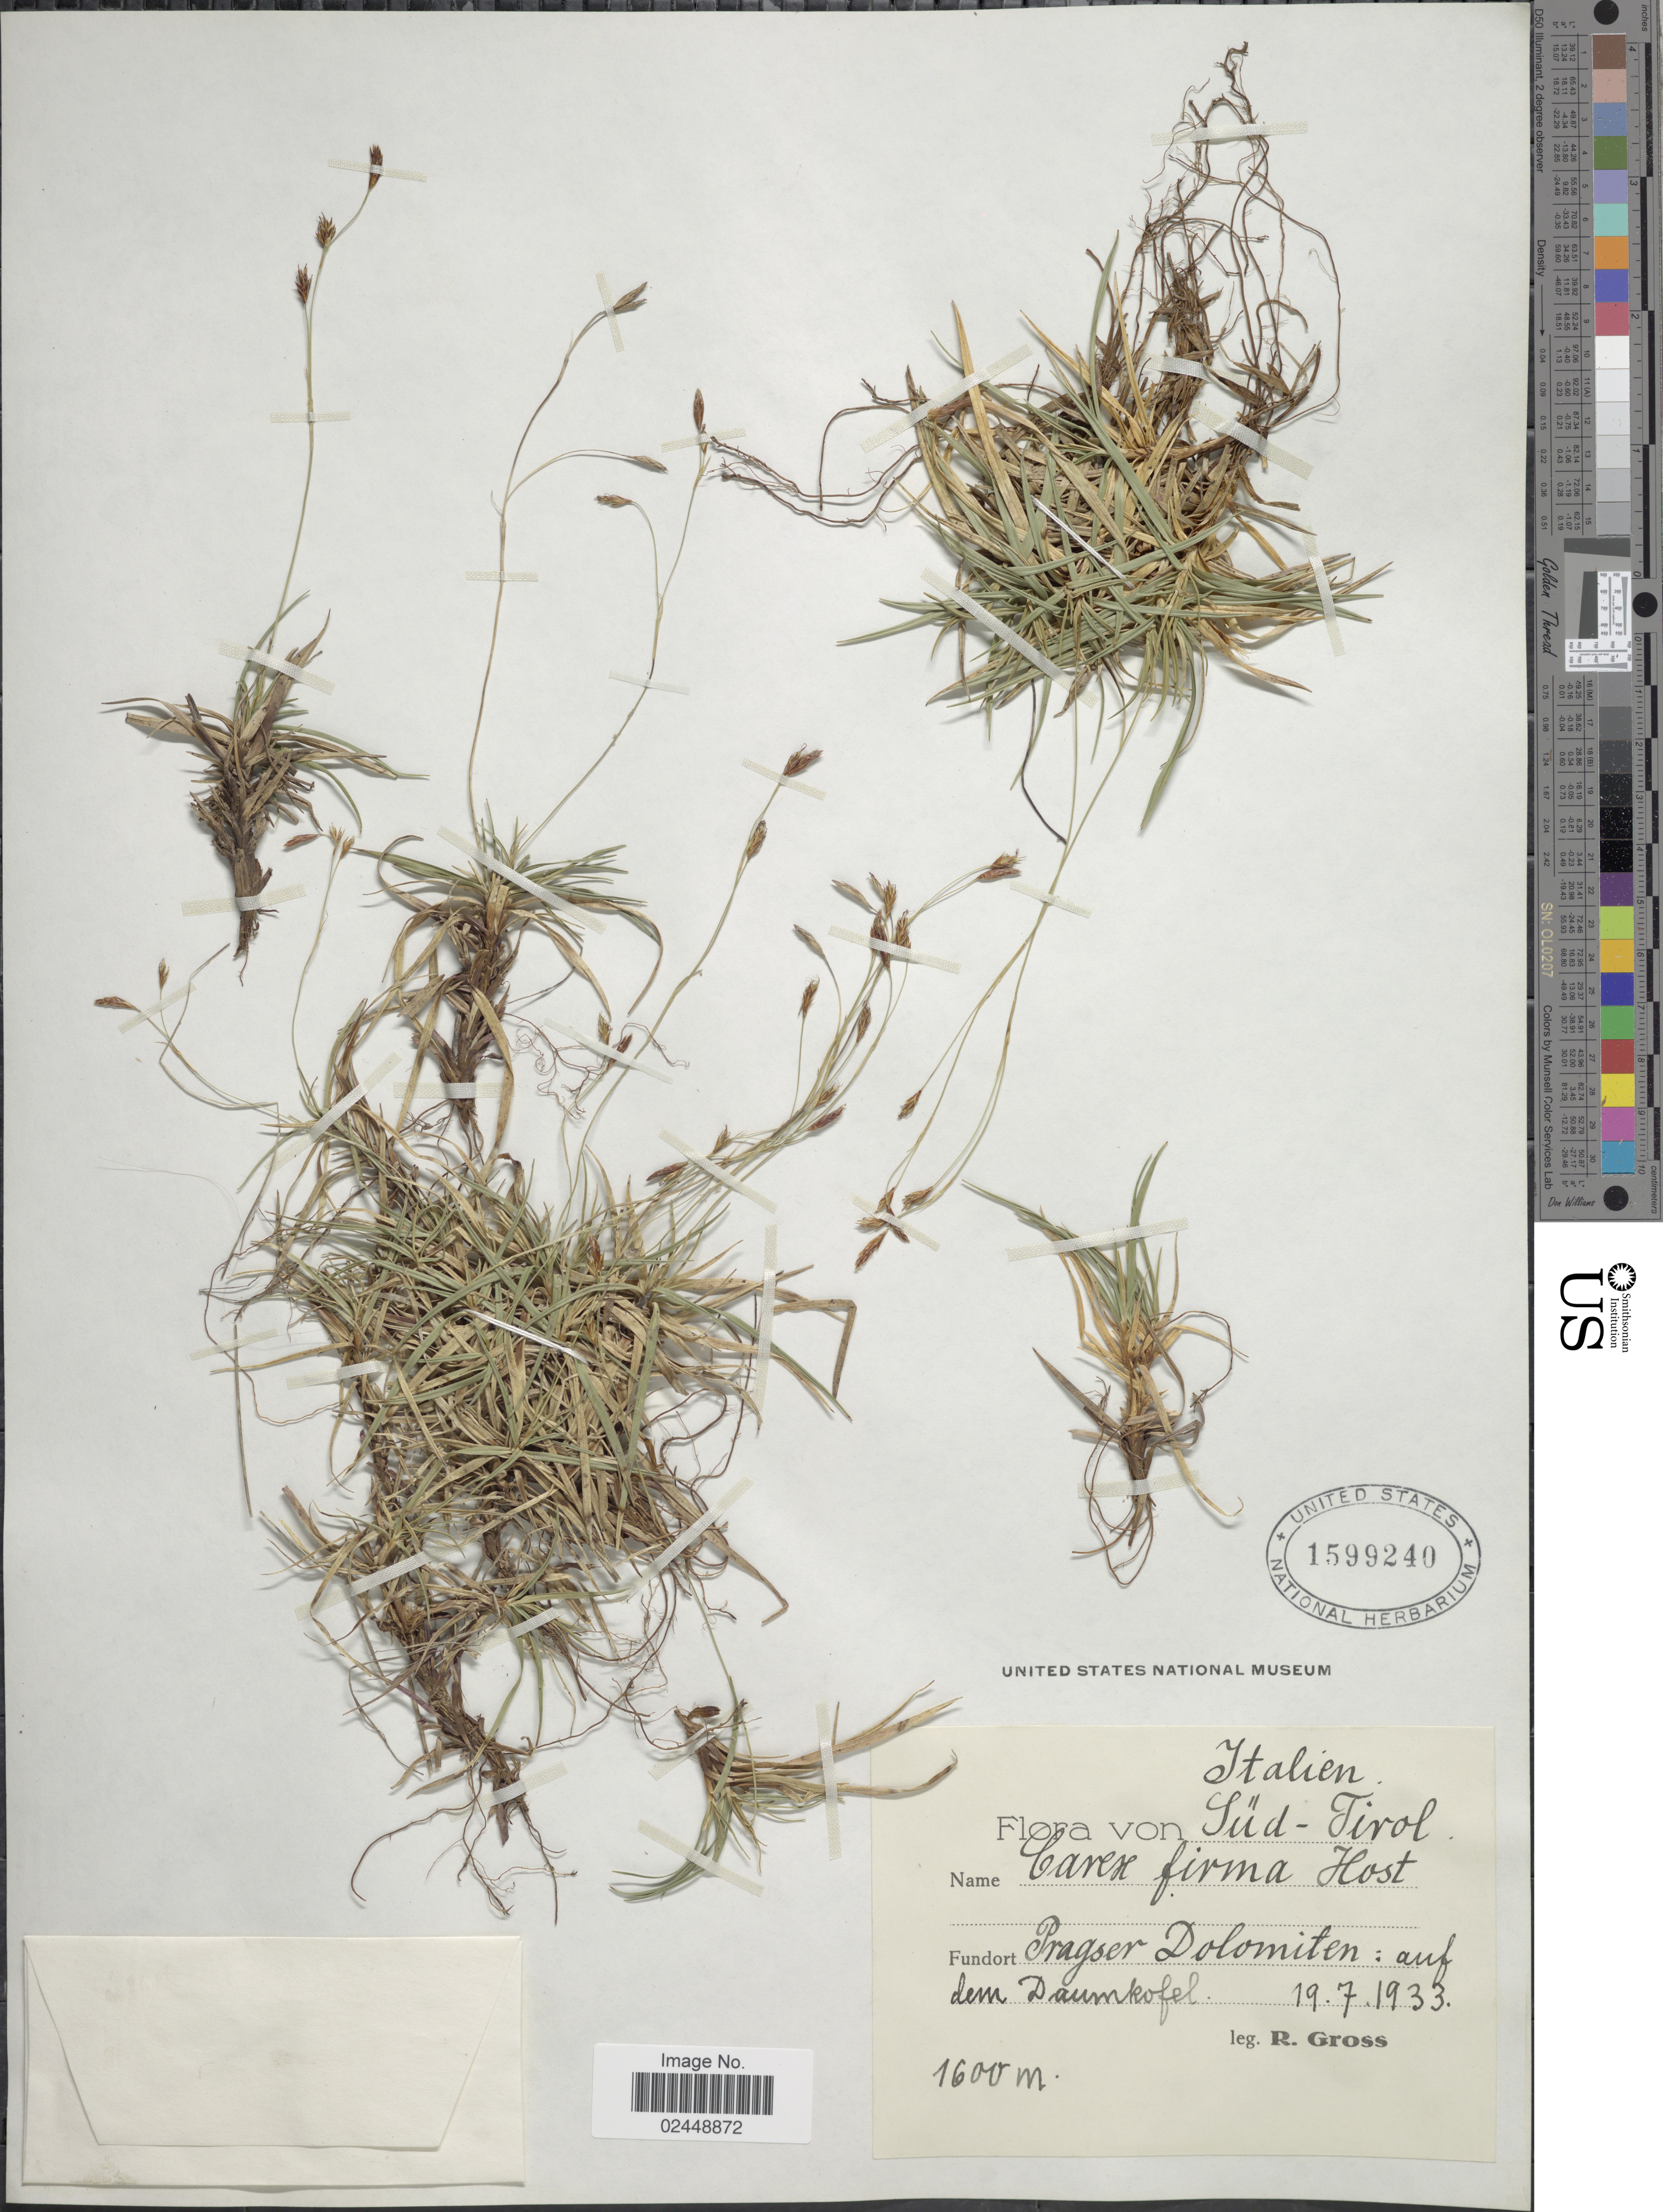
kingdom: Plantae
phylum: Tracheophyta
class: Liliopsida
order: Poales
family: Cyperaceae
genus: Carex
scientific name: Carex firma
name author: Host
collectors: R. Gross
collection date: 1933-07-19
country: Italy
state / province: Trentino-Alto Adige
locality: Sud-Tirol, Pragser Dolomiten: auf dem Daumkofel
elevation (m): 1600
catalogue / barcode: US 1599240